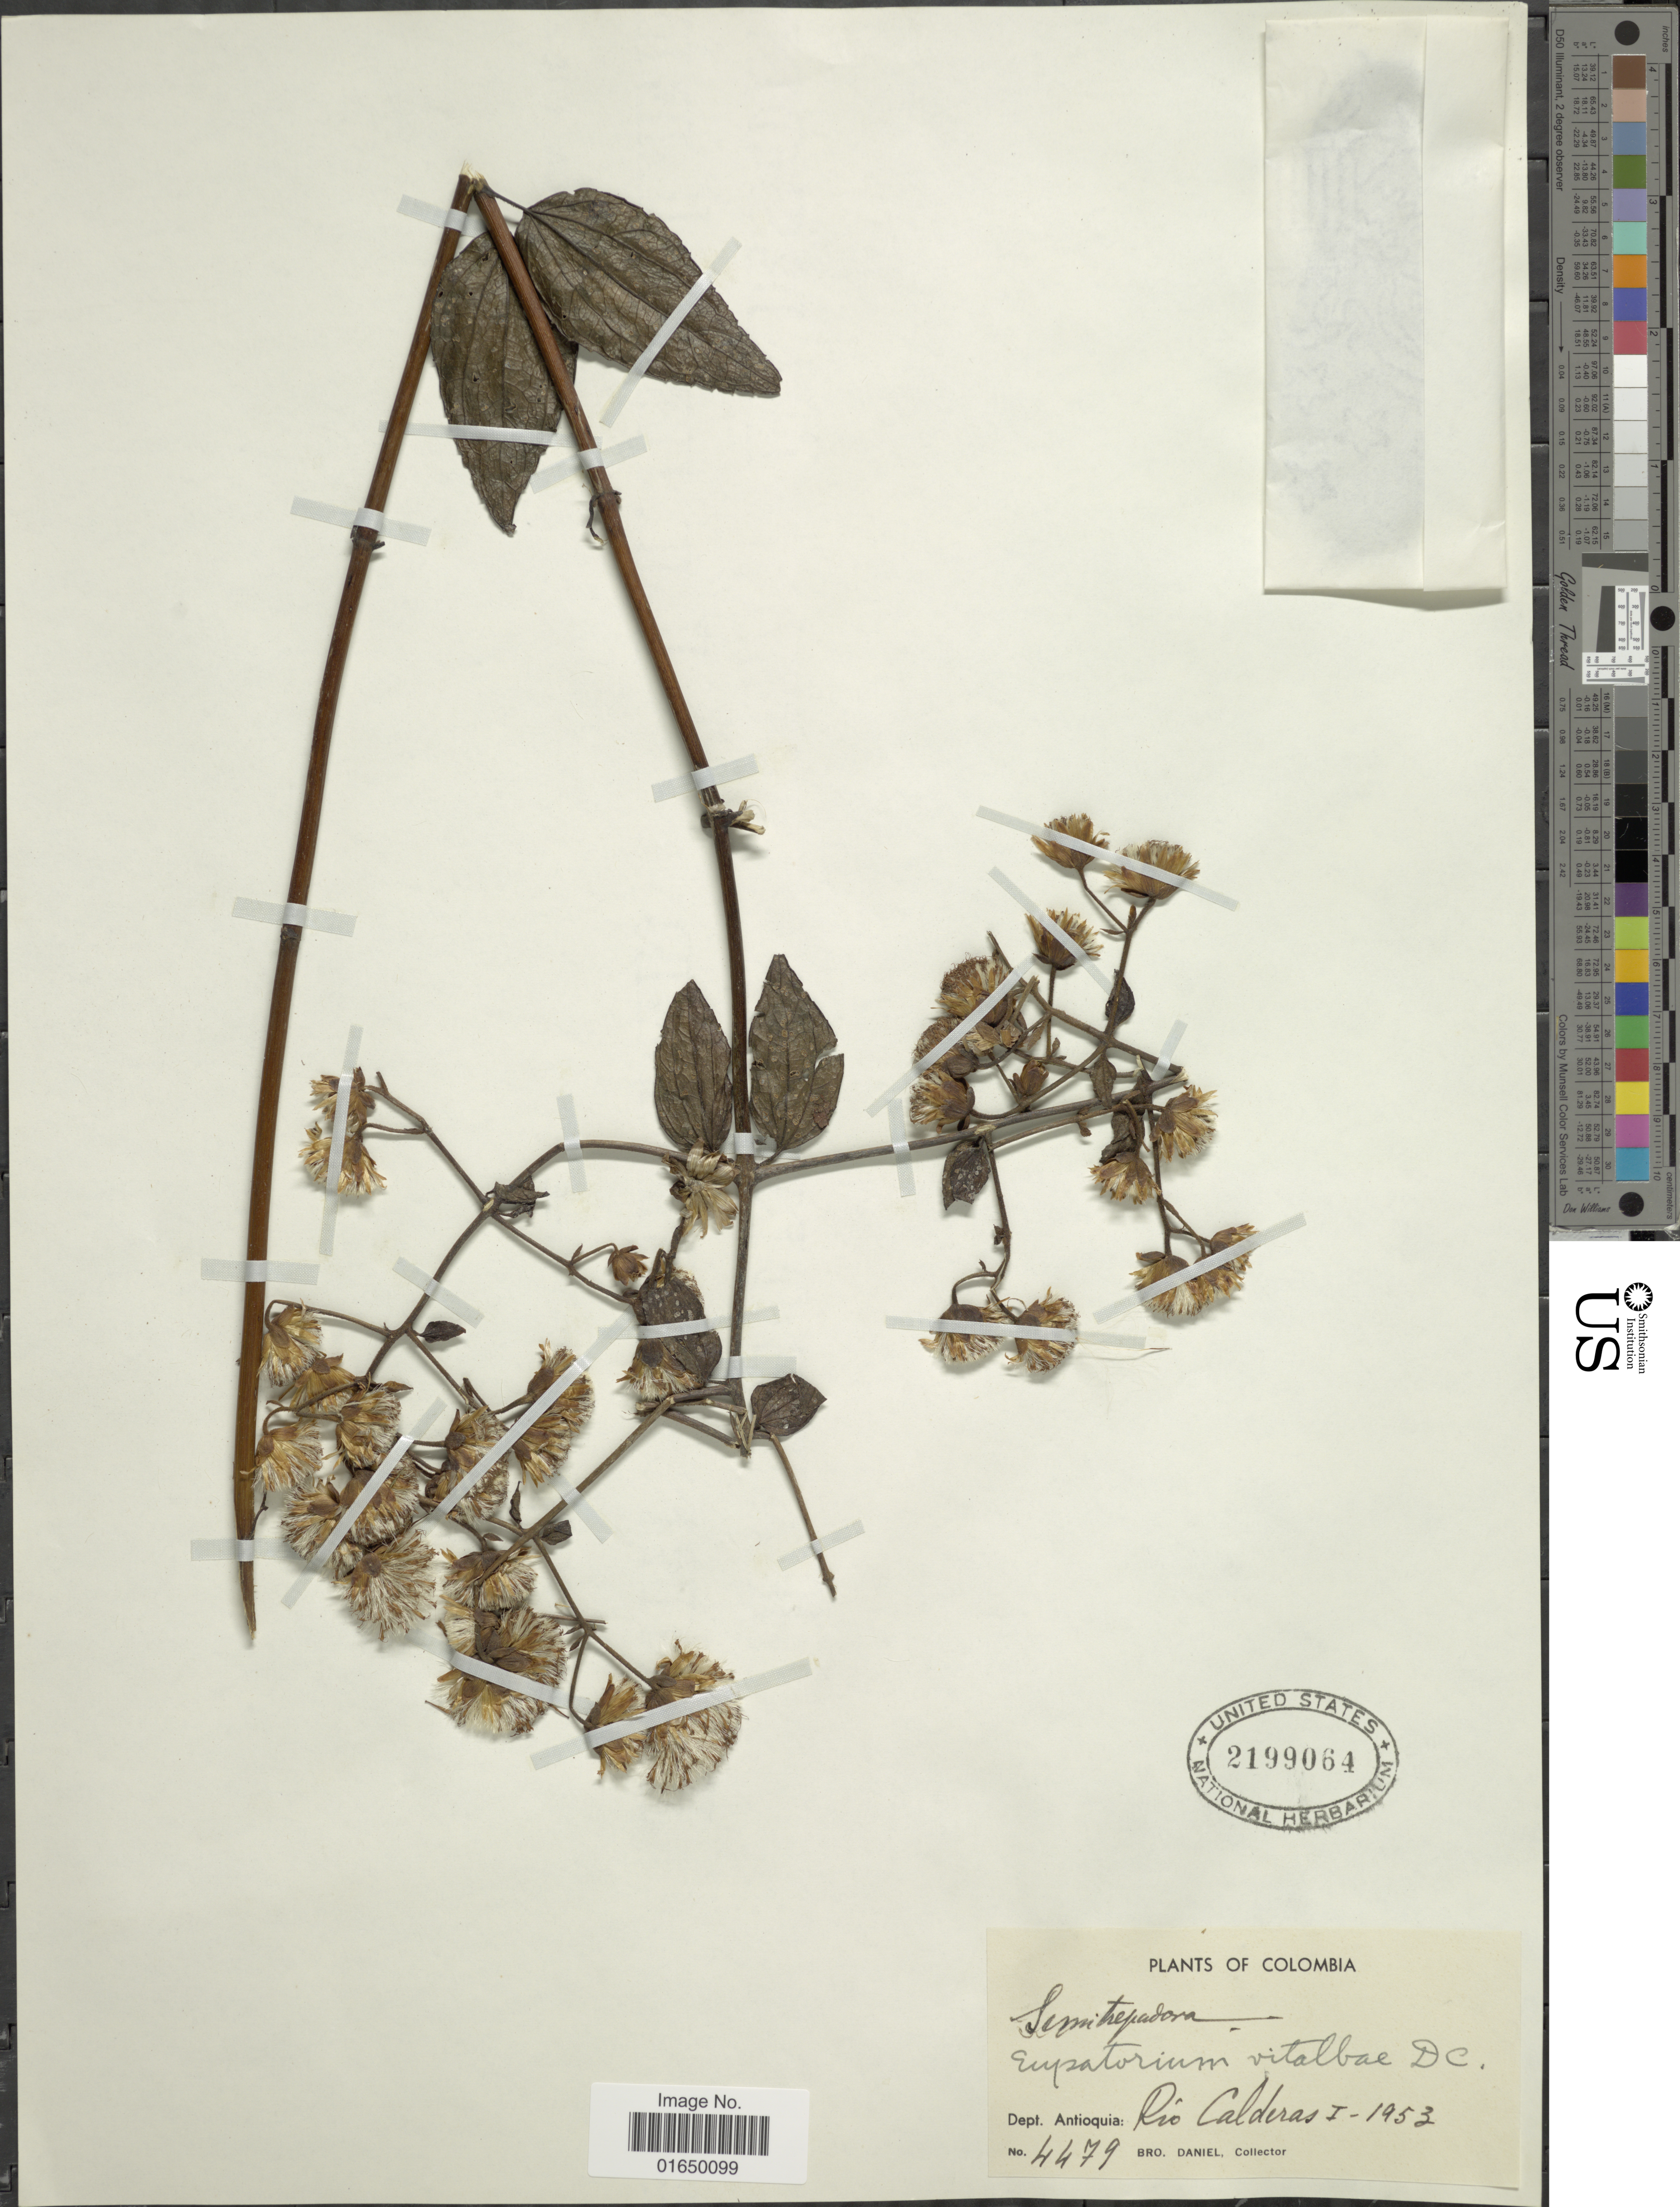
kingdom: Plantae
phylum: Tracheophyta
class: Magnoliopsida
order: Asterales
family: Asteraceae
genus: Heterocondylus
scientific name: Heterocondylus vitalbae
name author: (DC.) R.M. King & H. Rob.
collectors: Bro. Daniel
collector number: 4479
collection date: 1953-01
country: Colombia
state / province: Antioquia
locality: Dept. Antioquia: Rio Calderas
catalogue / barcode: US 2199064